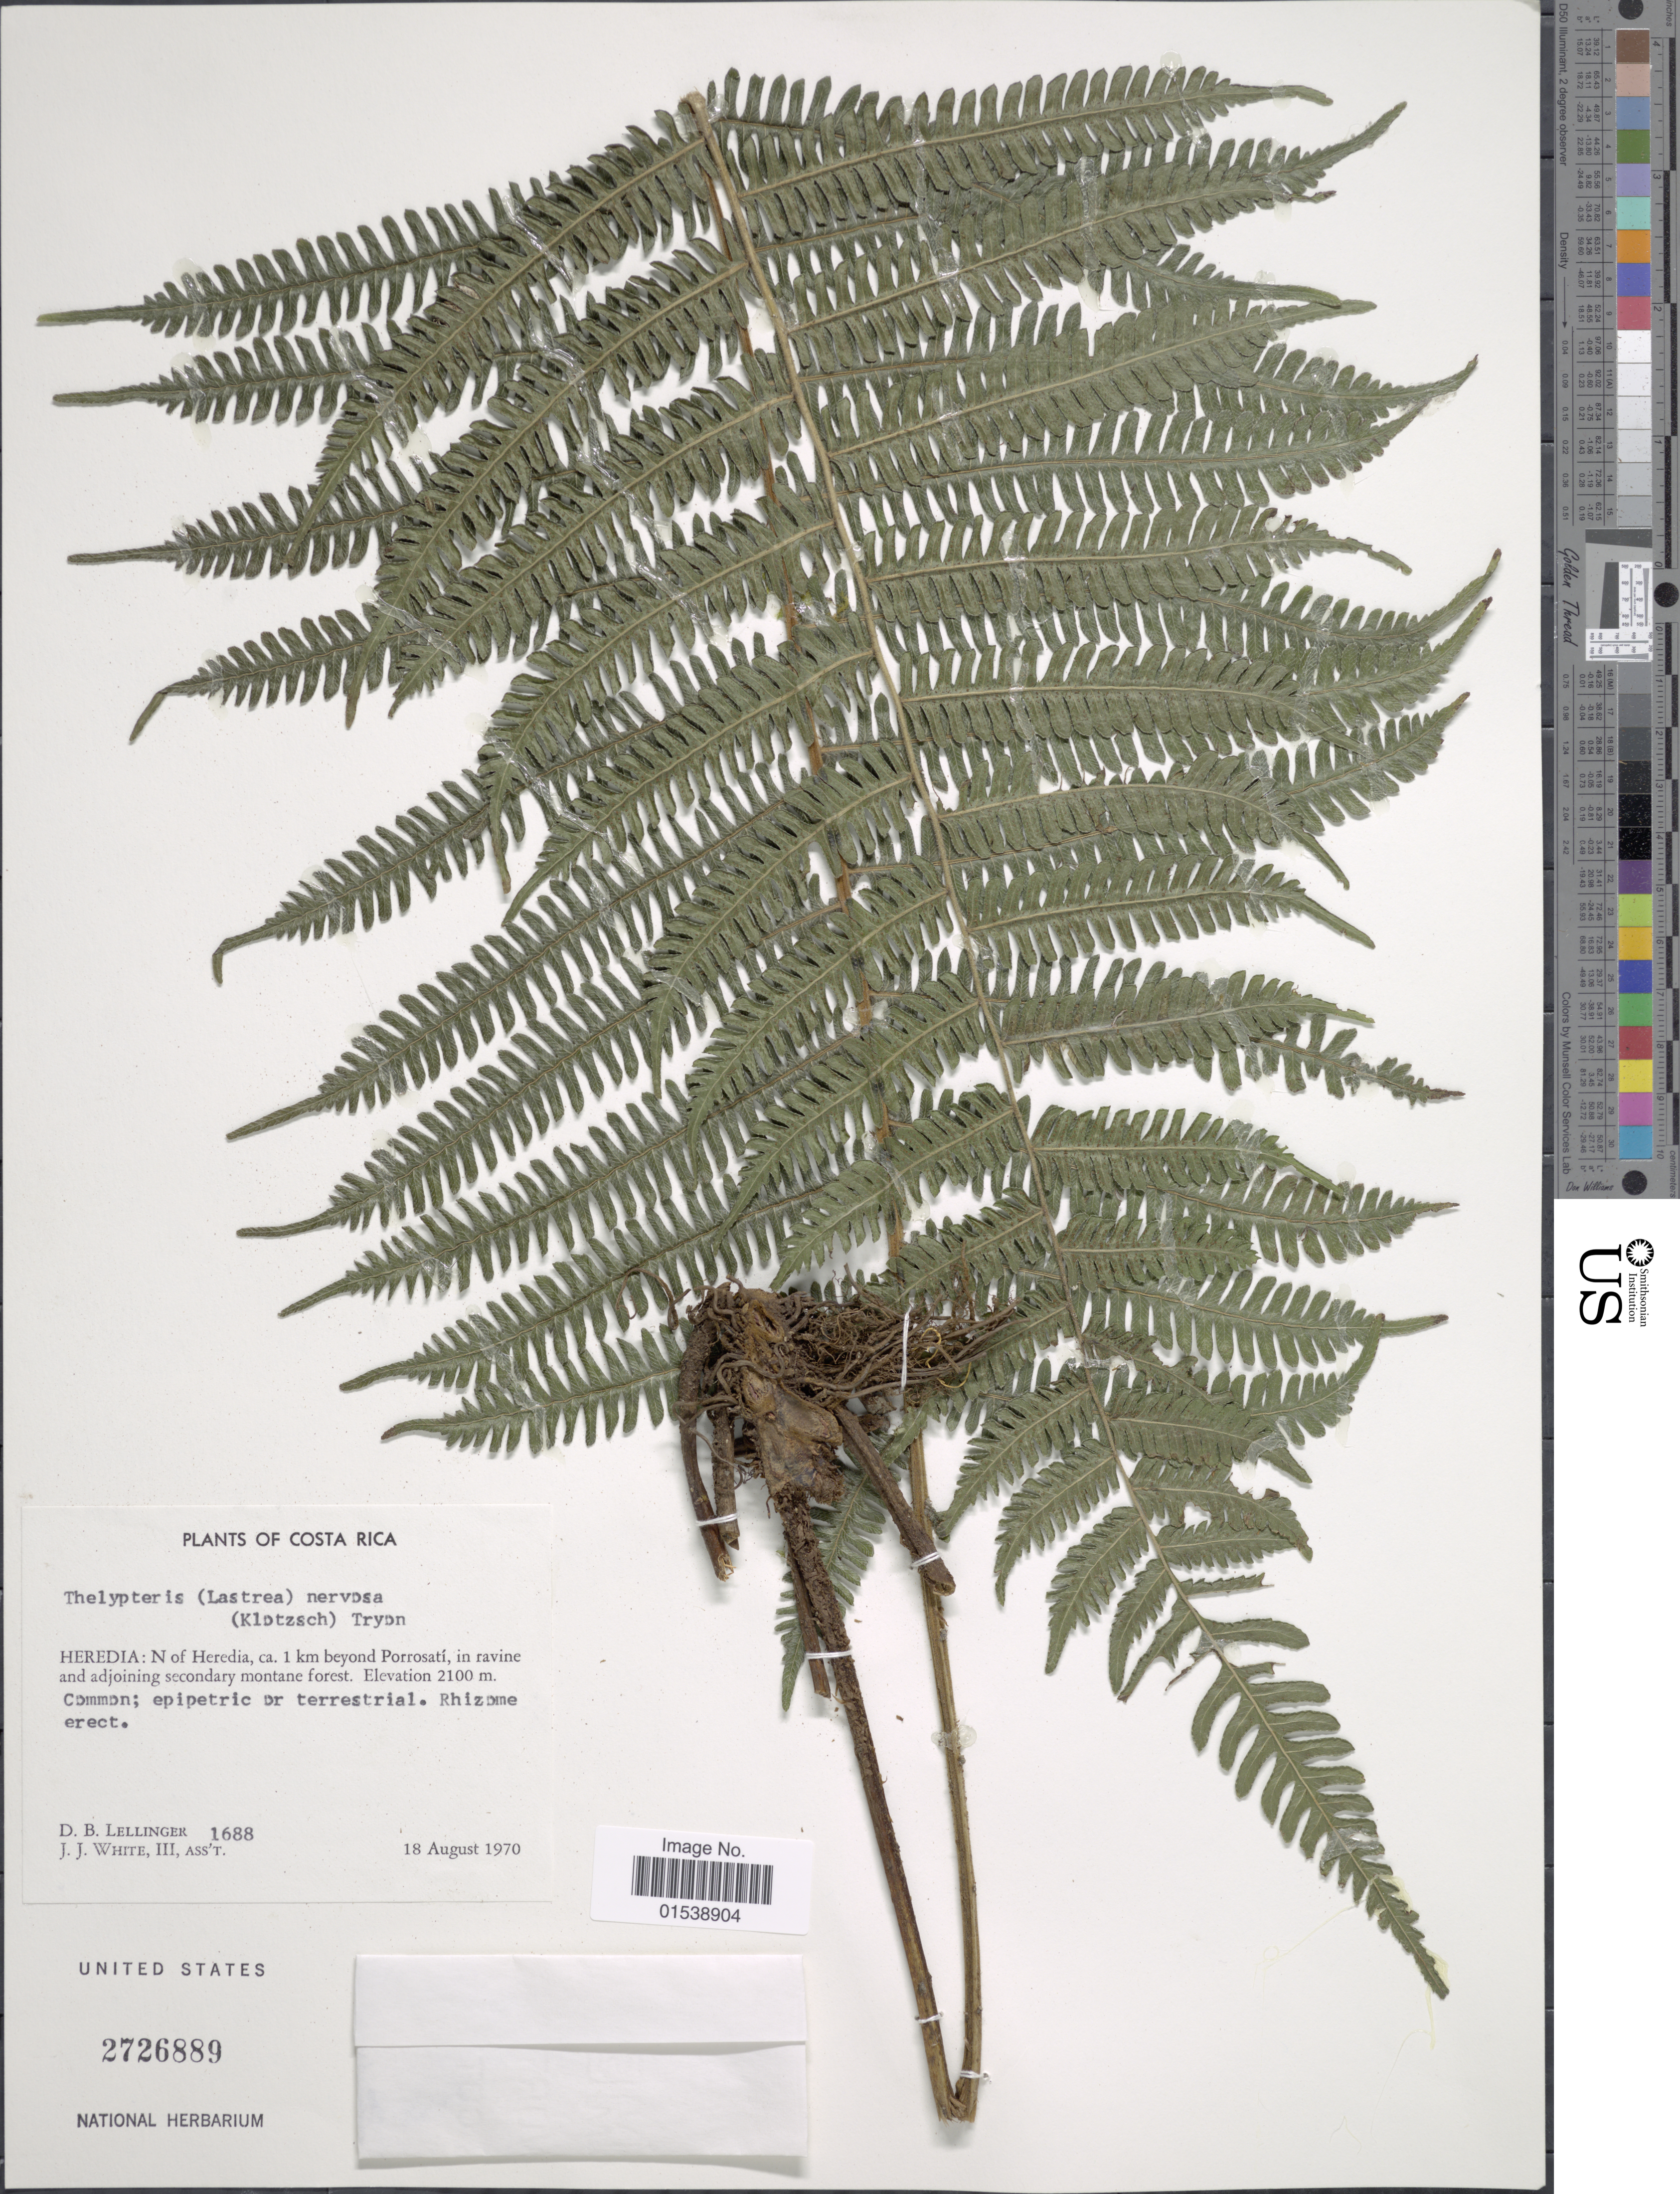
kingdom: Plantae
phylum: Tracheophyta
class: Polypodiopsida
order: Polypodiales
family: Thelypteridaceae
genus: Amauropelta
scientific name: Amauropelta rudis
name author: (Kunze) Pic. Serm.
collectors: D. B. Lellinger & J. J. White III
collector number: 1688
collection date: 1970-08-18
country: Costa Rica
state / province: Heredia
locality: Heredia: N of Heredia, ca. 1 km beyond Porrosati, in ravine and adjoining secondary montane forest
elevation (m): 2100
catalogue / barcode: US 2726889